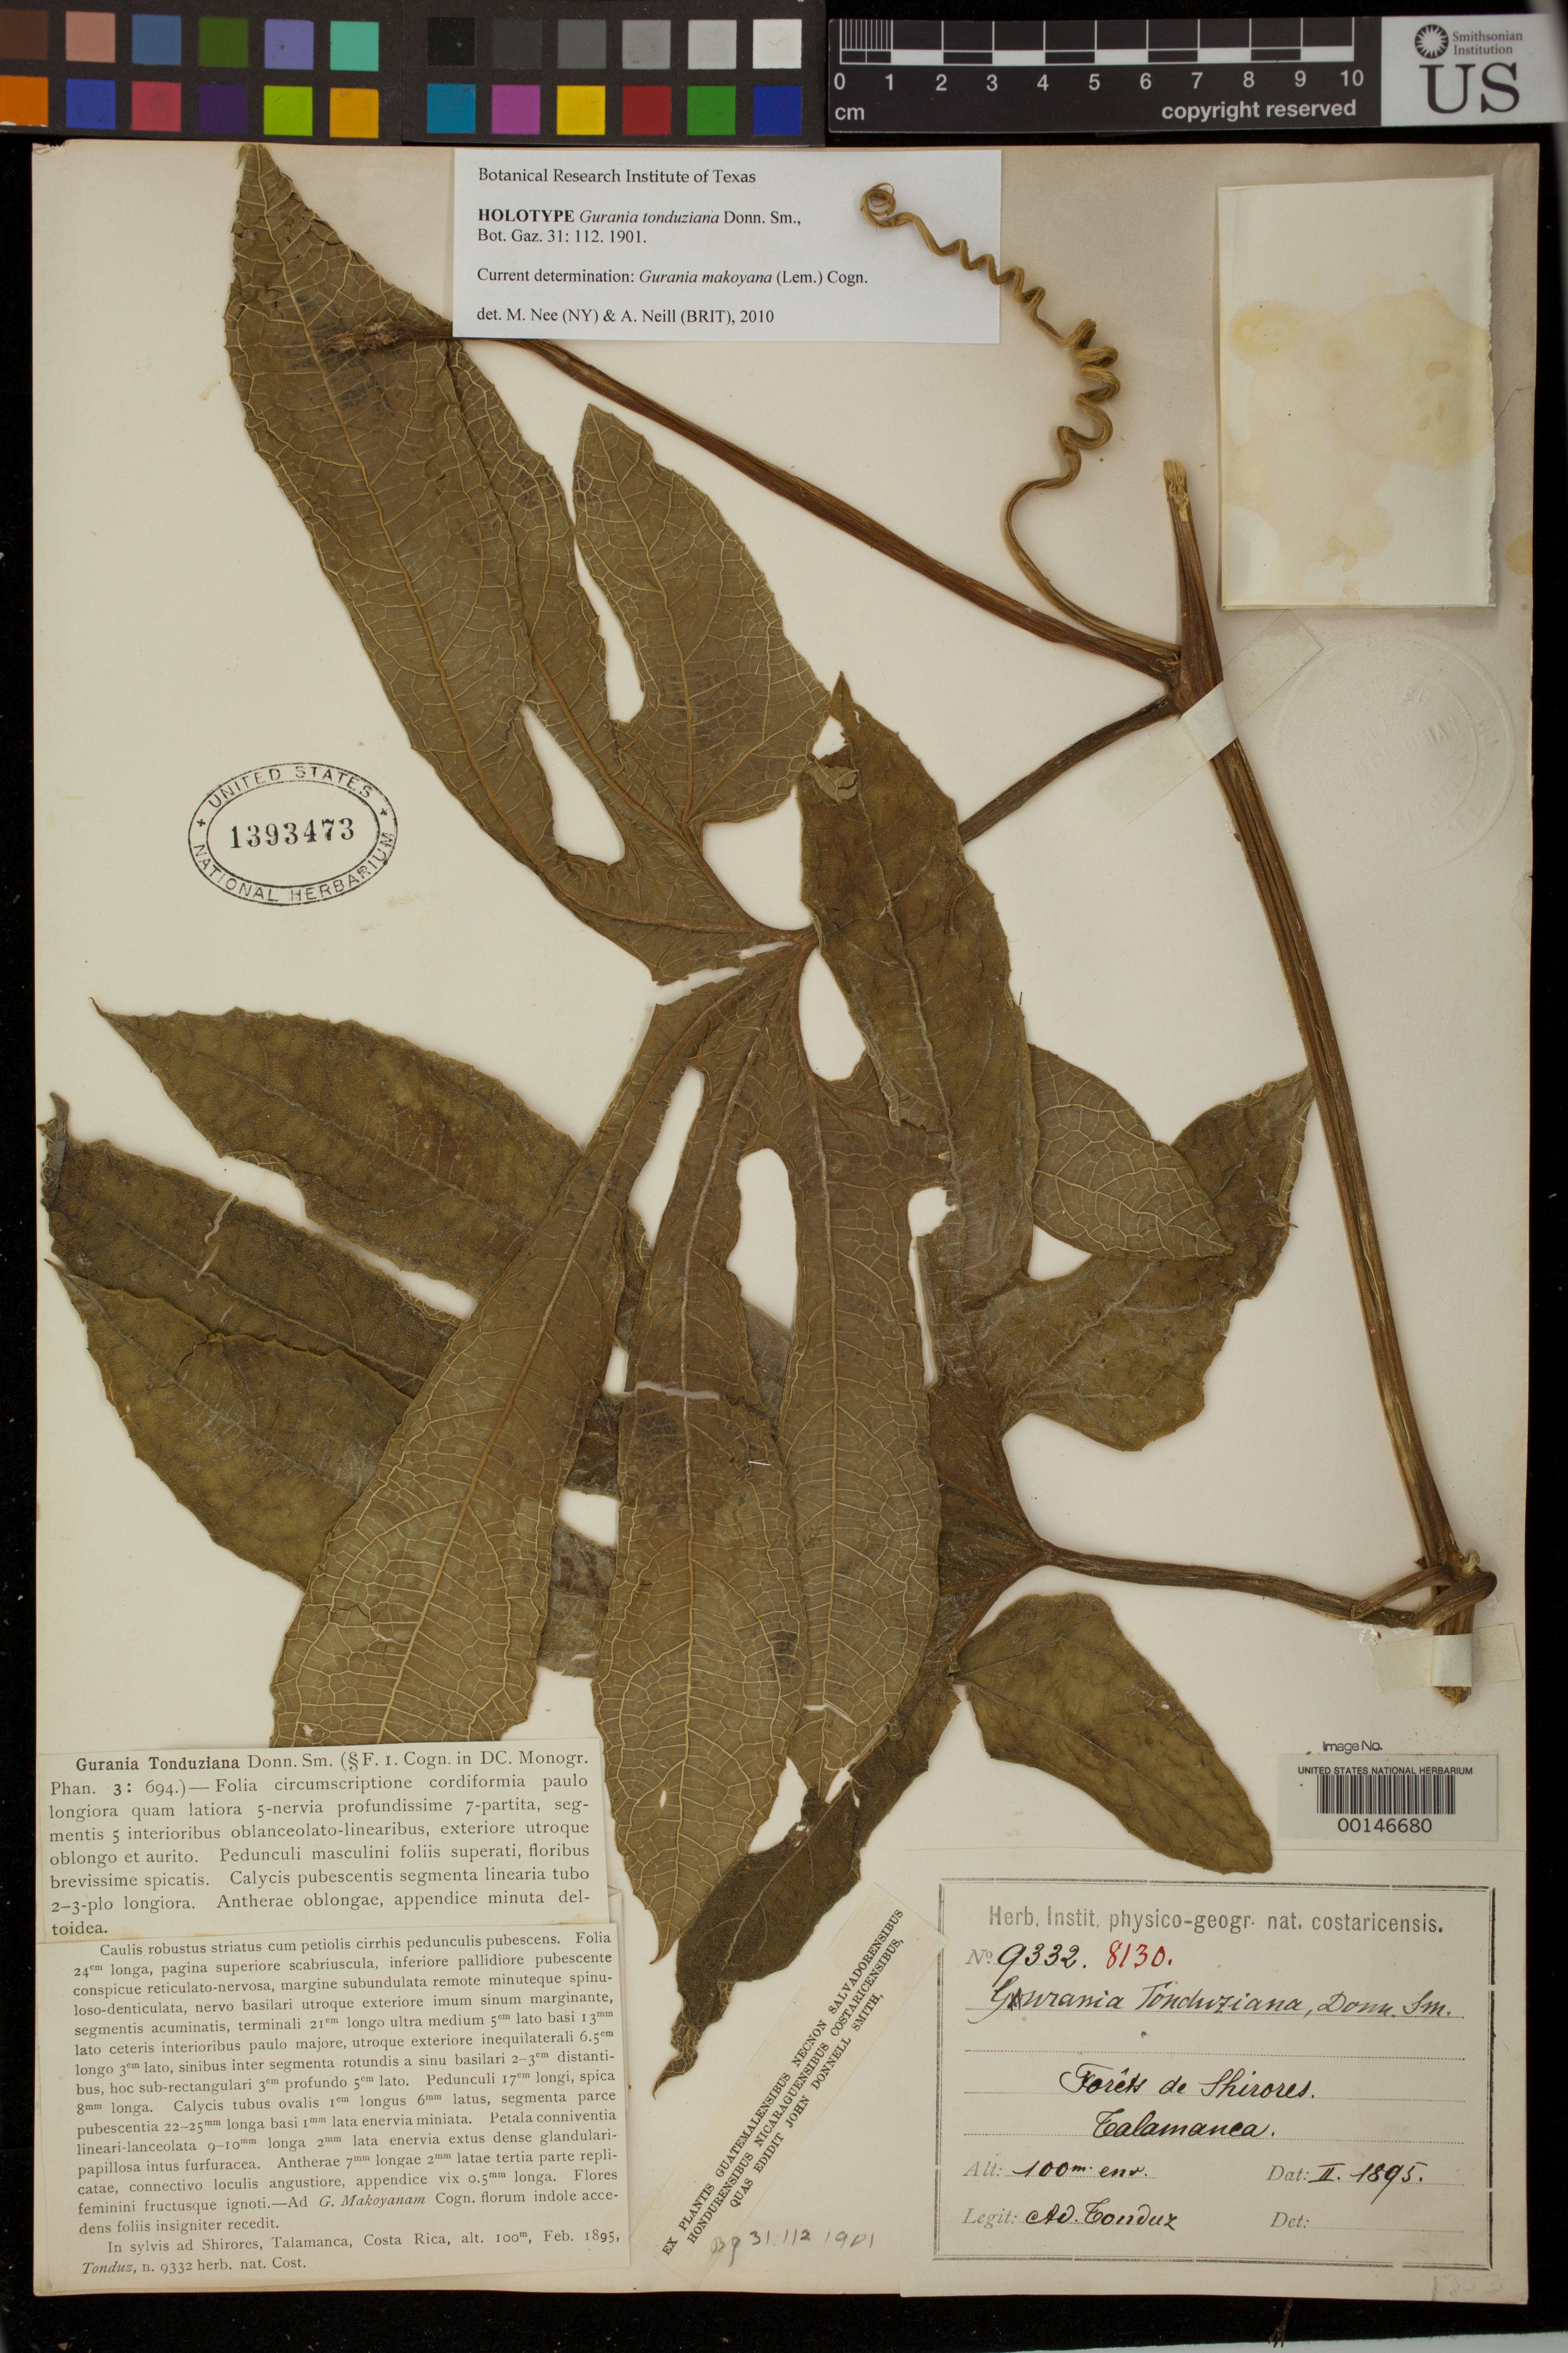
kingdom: Plantae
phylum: Tracheophyta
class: Magnoliopsida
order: Cucurbitales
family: Cucurbitaceae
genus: Gurania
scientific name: Gurania tonduziana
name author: Donn. Sm.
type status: Holotype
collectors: A. Tonduz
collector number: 9332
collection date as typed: Feb 1895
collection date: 1895-02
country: Costa Rica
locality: Forets de Shirores, Talamanca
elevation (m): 100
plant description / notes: Specimen ex John Donnell Smith herbarium, presumably the holotype.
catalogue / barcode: US 1393473